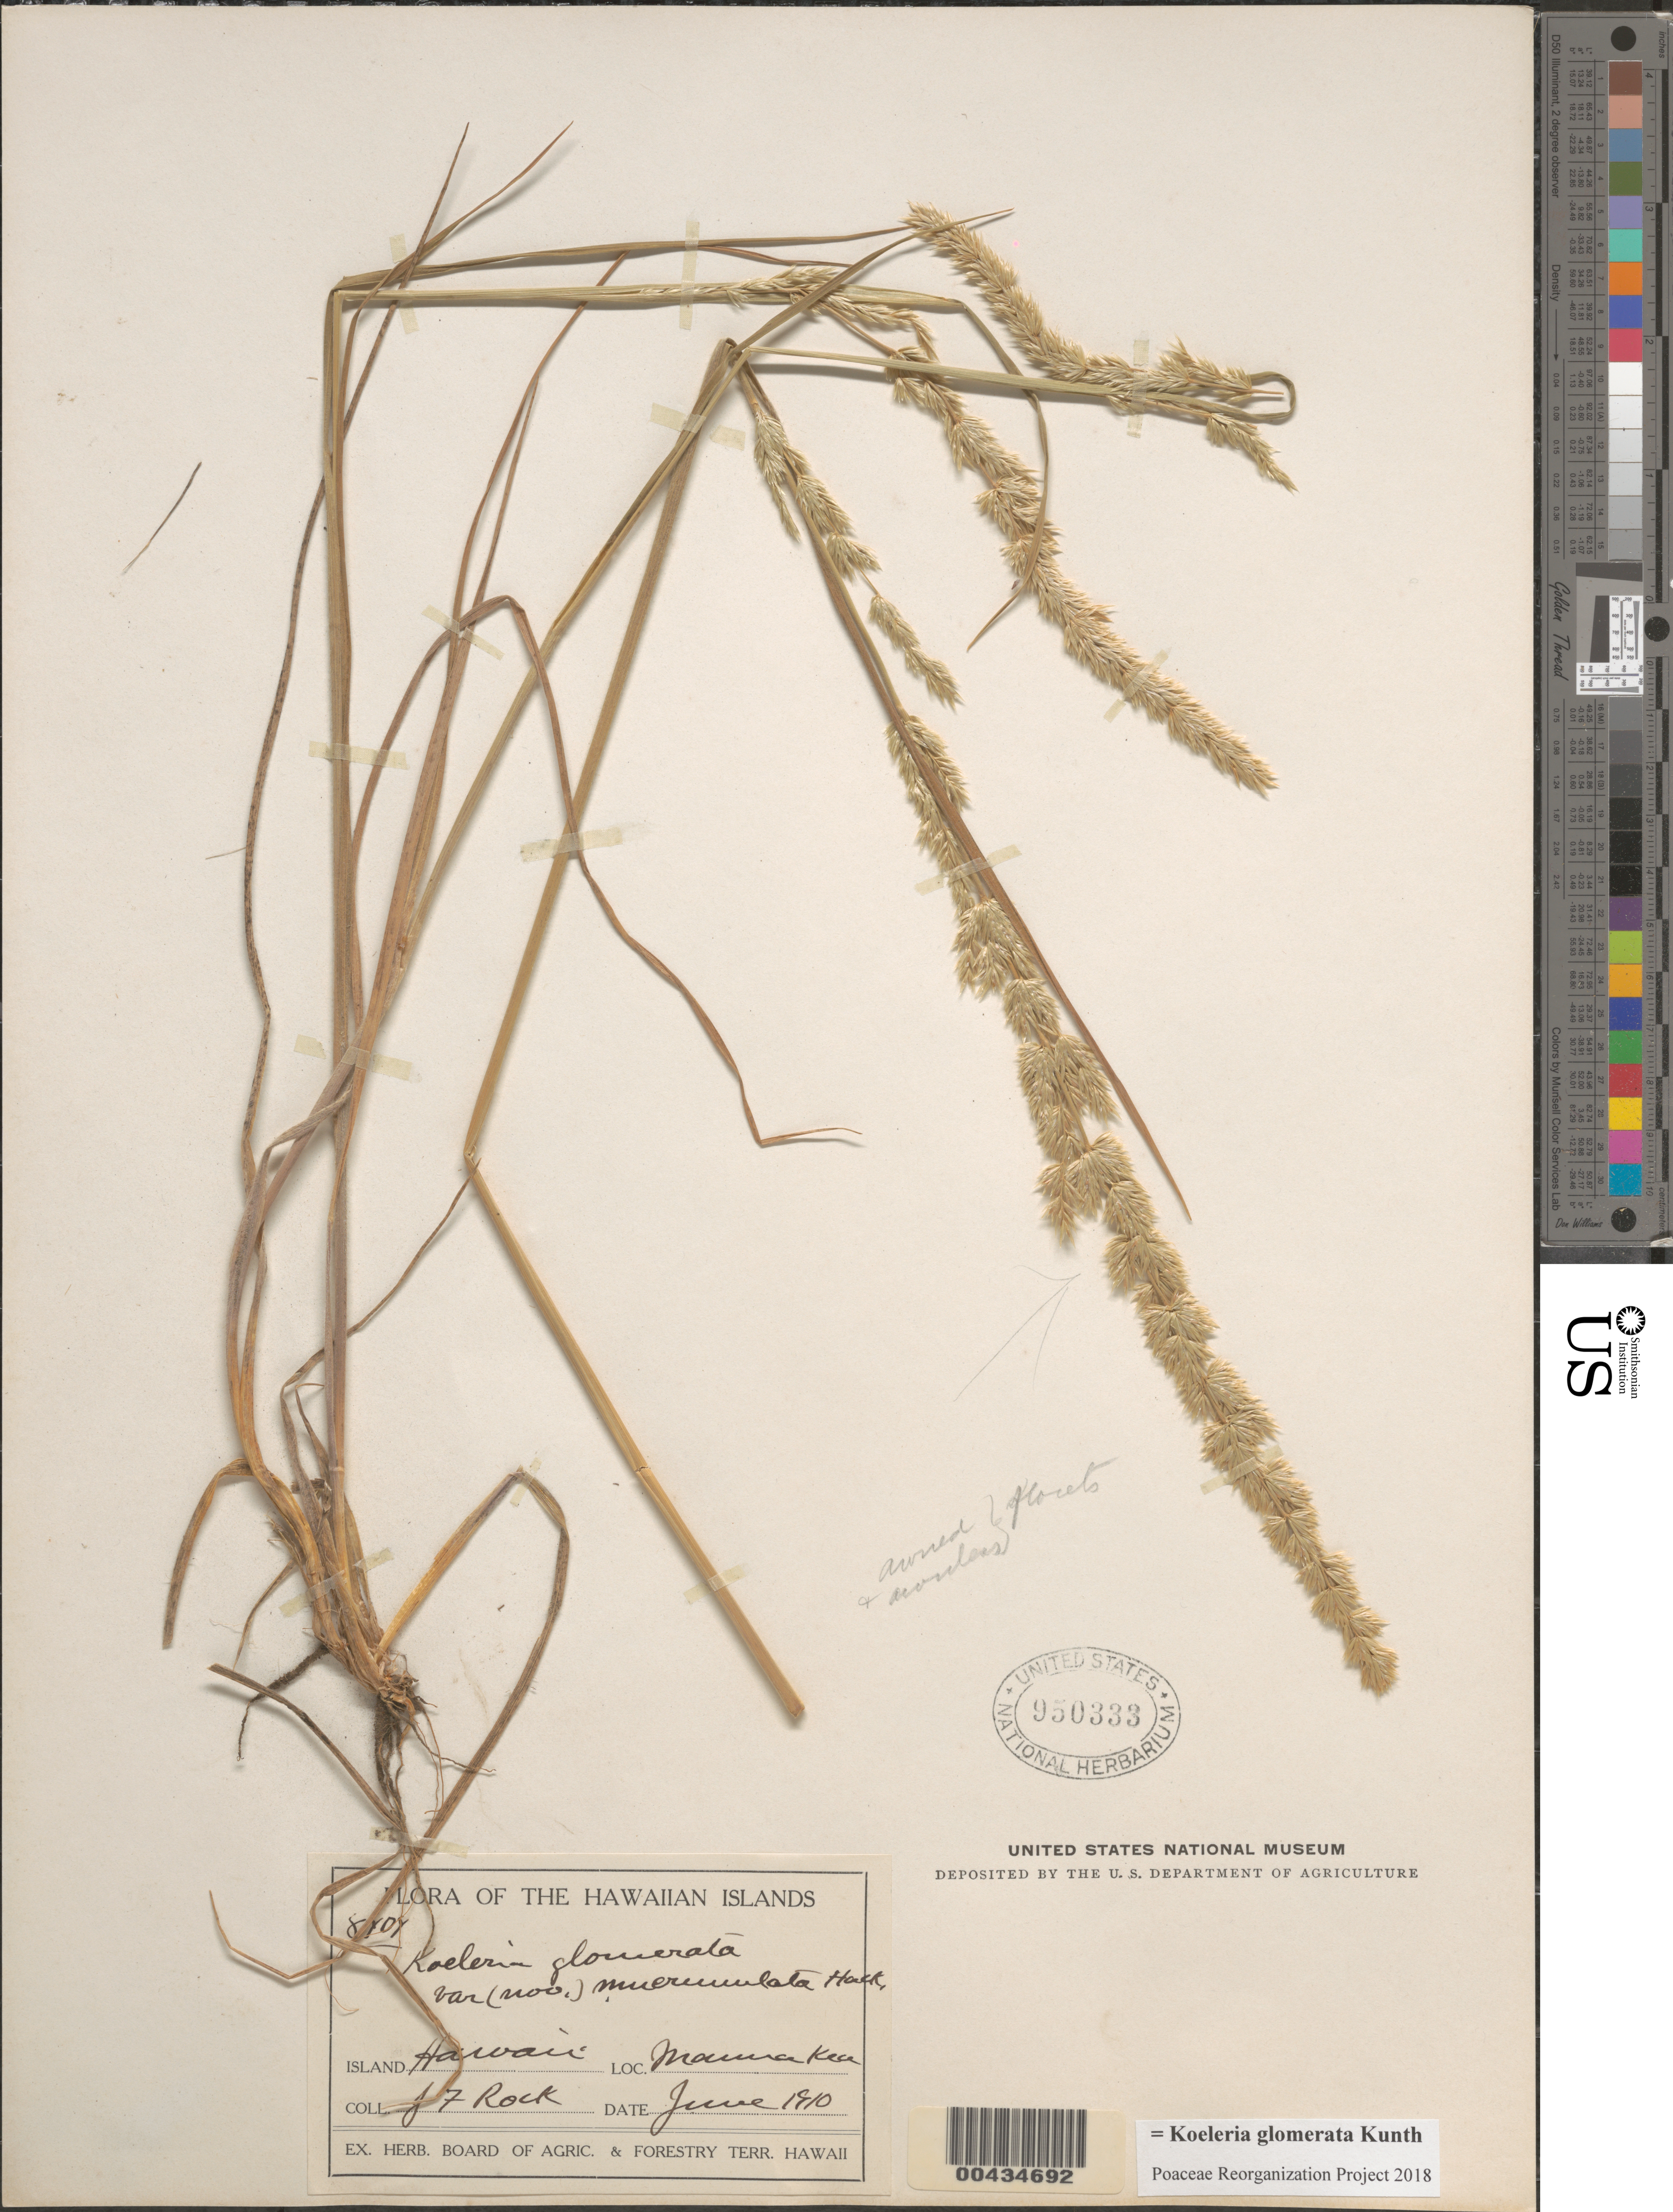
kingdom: Plantae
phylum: Tracheophyta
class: Liliopsida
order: Poales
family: Poaceae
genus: Koeleria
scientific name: Koeleria glomerata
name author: Kunth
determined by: Poaceae Reorganization Project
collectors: J. F. Rock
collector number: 8709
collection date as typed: Jun 1910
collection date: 1910-06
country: United States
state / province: Hawaii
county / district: Hawaii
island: Hawaii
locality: Mauna Kea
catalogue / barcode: US 950333